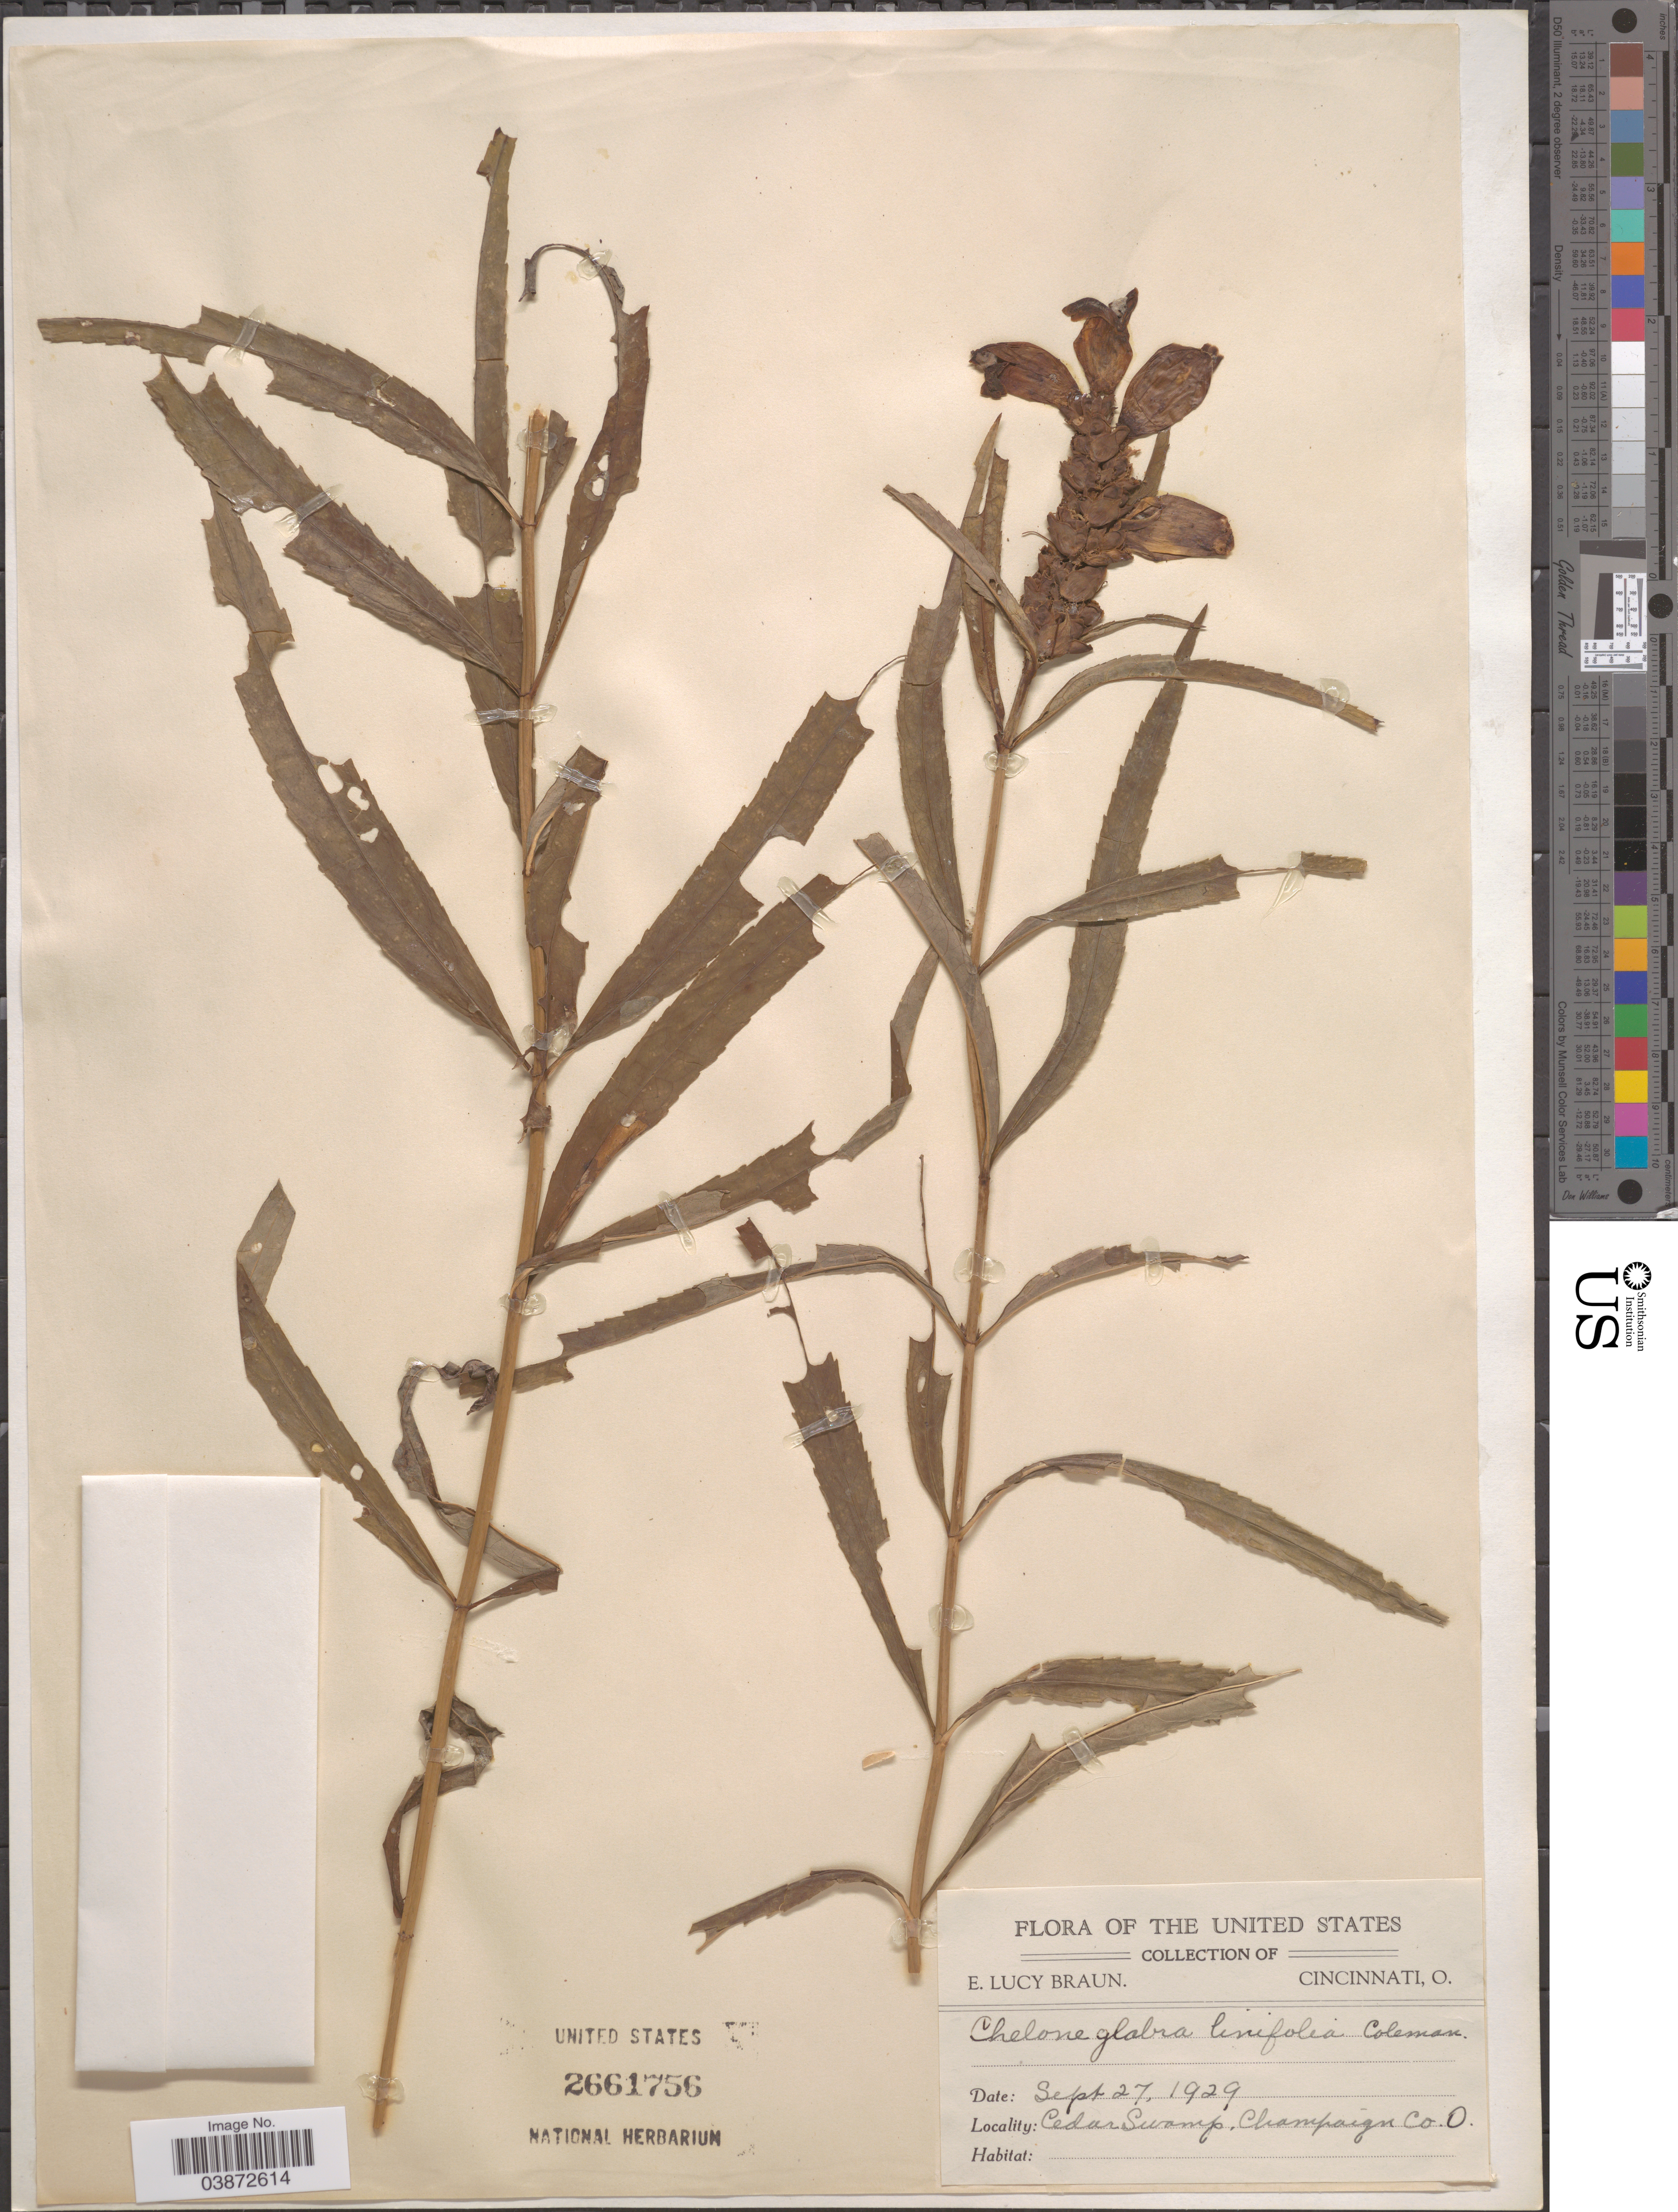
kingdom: Plantae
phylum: Tracheophyta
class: Magnoliopsida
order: Lamiales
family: Plantaginaceae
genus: Chelone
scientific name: Chelone glabra var. linifolia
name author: Coleman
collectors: E. L. Braun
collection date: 1929-09-27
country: United States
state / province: Ohio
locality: Cedar Swamp, Champaign Co.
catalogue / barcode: US 2661756